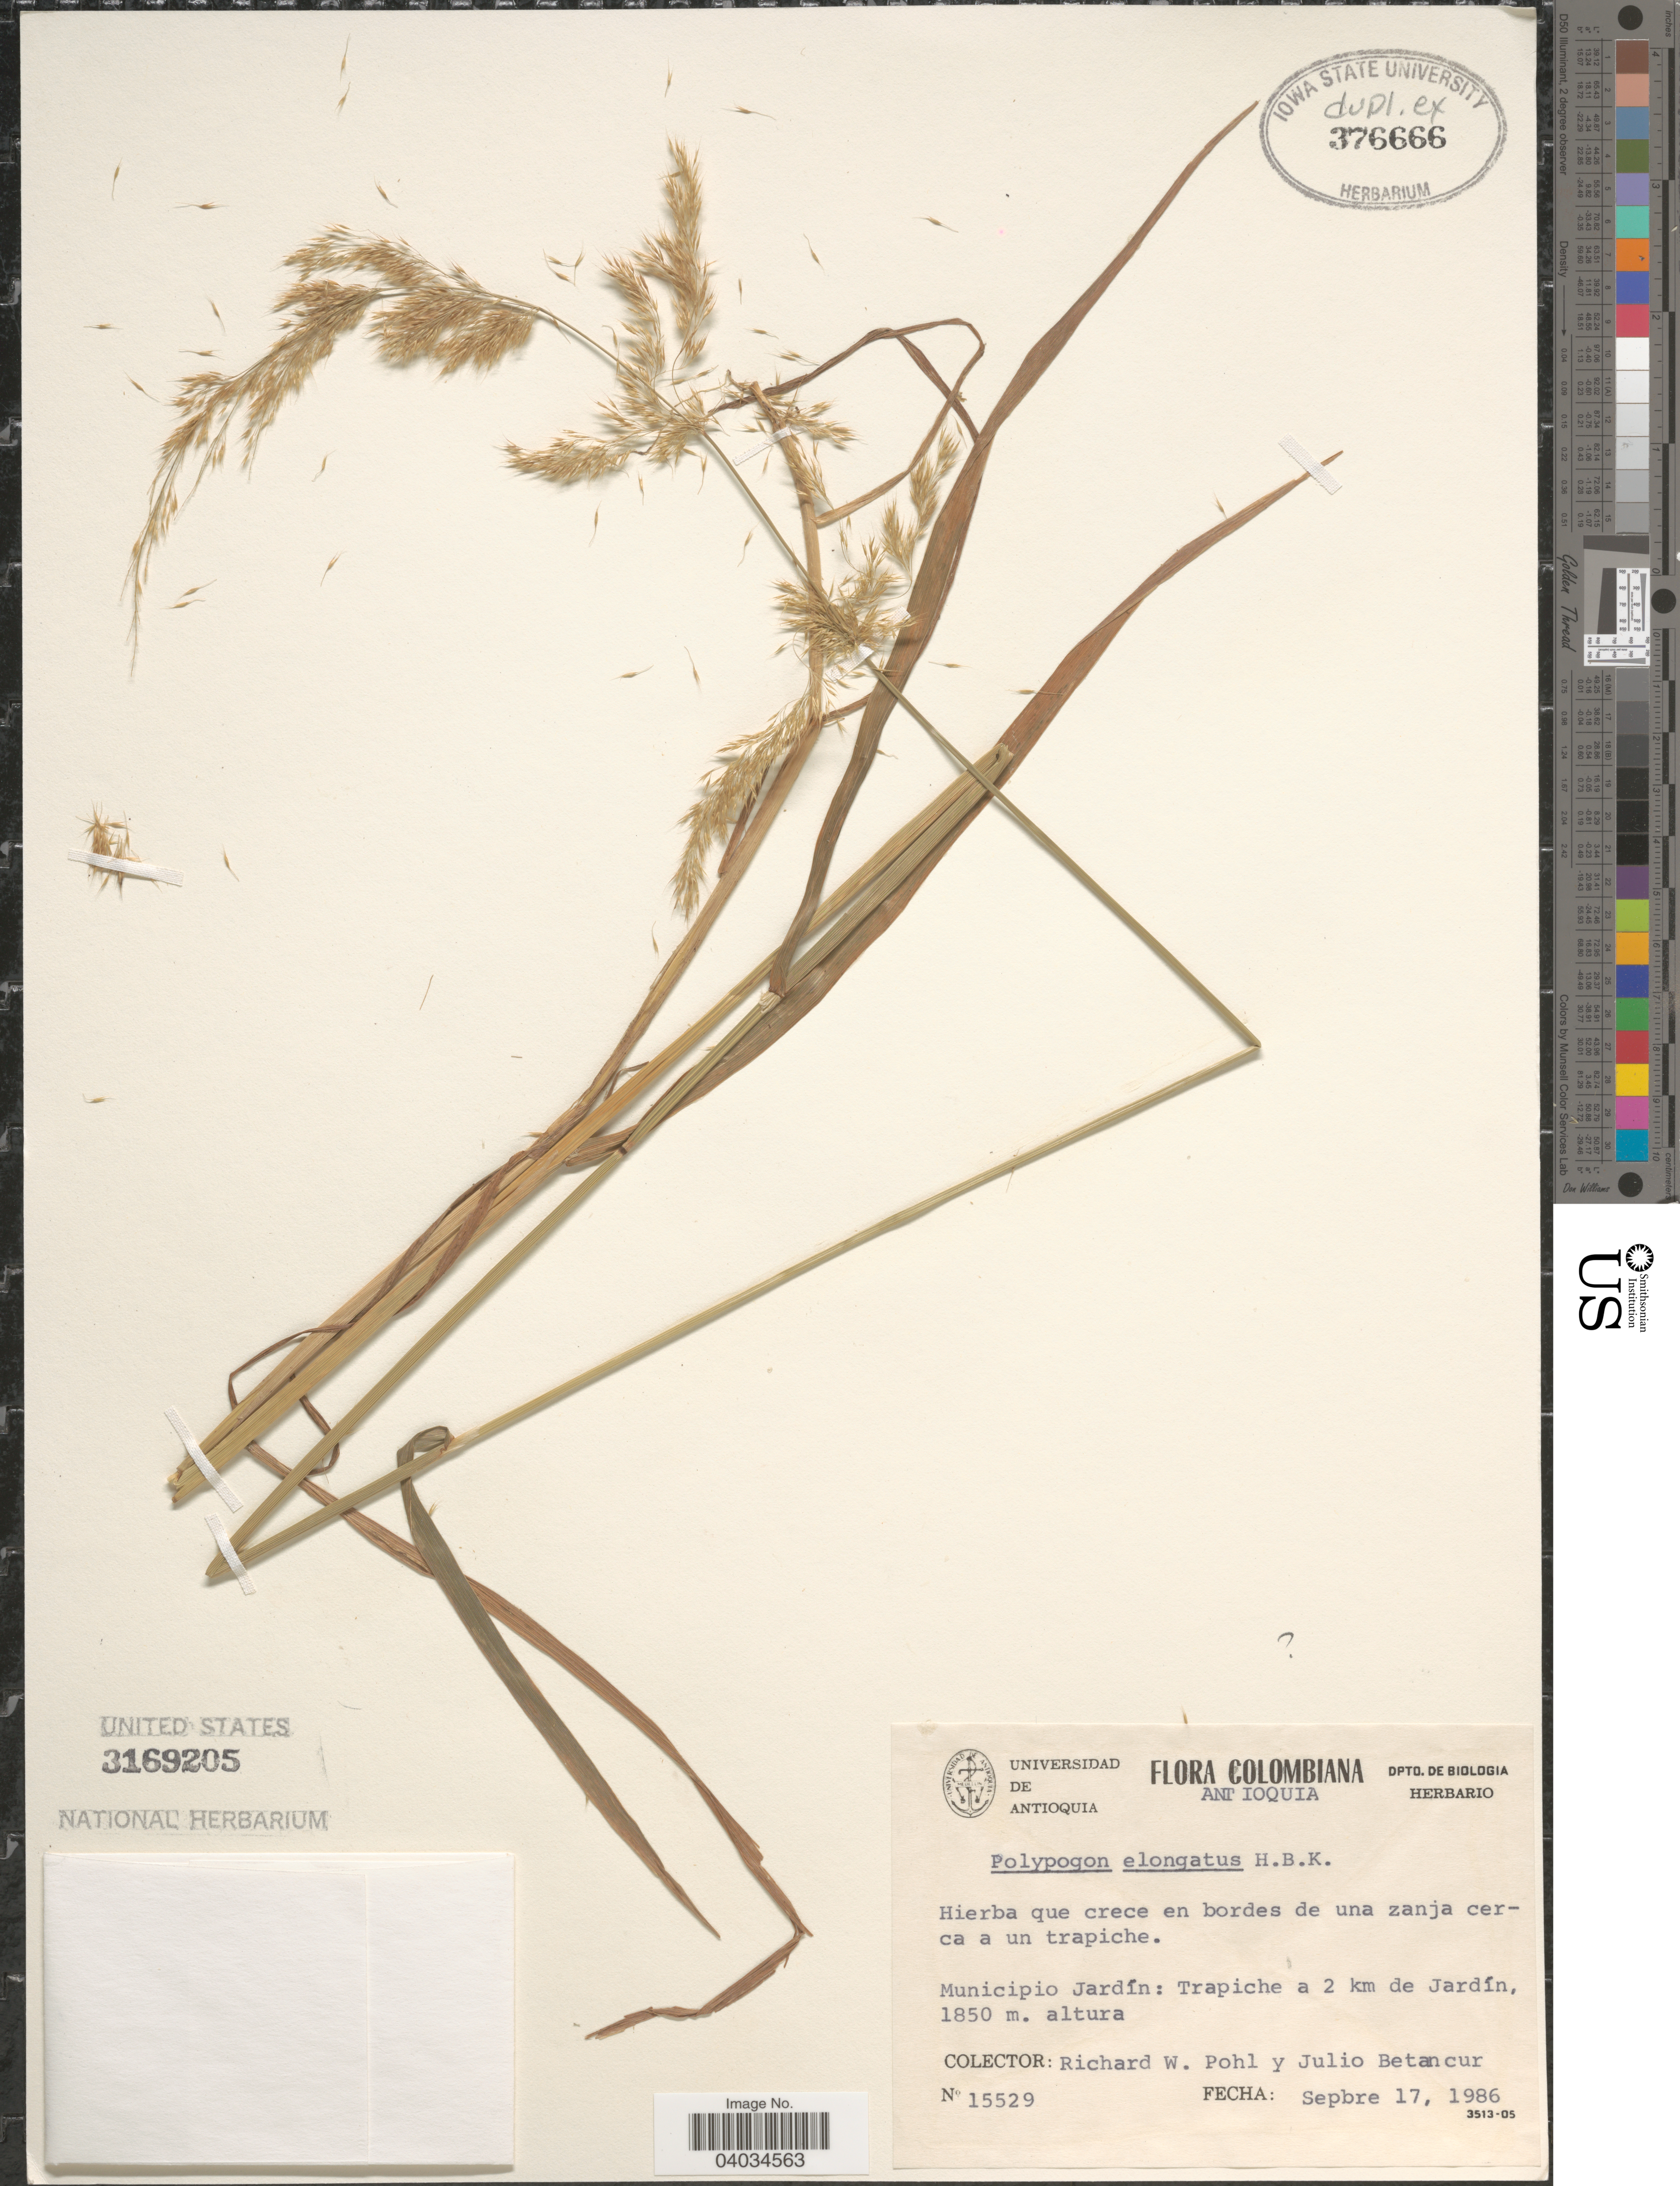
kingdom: Plantae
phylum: Tracheophyta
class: Liliopsida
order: Poales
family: Poaceae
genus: Polypogon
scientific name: Polypogon sp.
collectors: R. W. Pohl & J. Betancur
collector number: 15529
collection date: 1986-09-17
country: Colombia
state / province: Antioquia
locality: Municipio Jardín: Trapiche a 2 km de Jardín.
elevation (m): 1850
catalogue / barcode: US 3169205